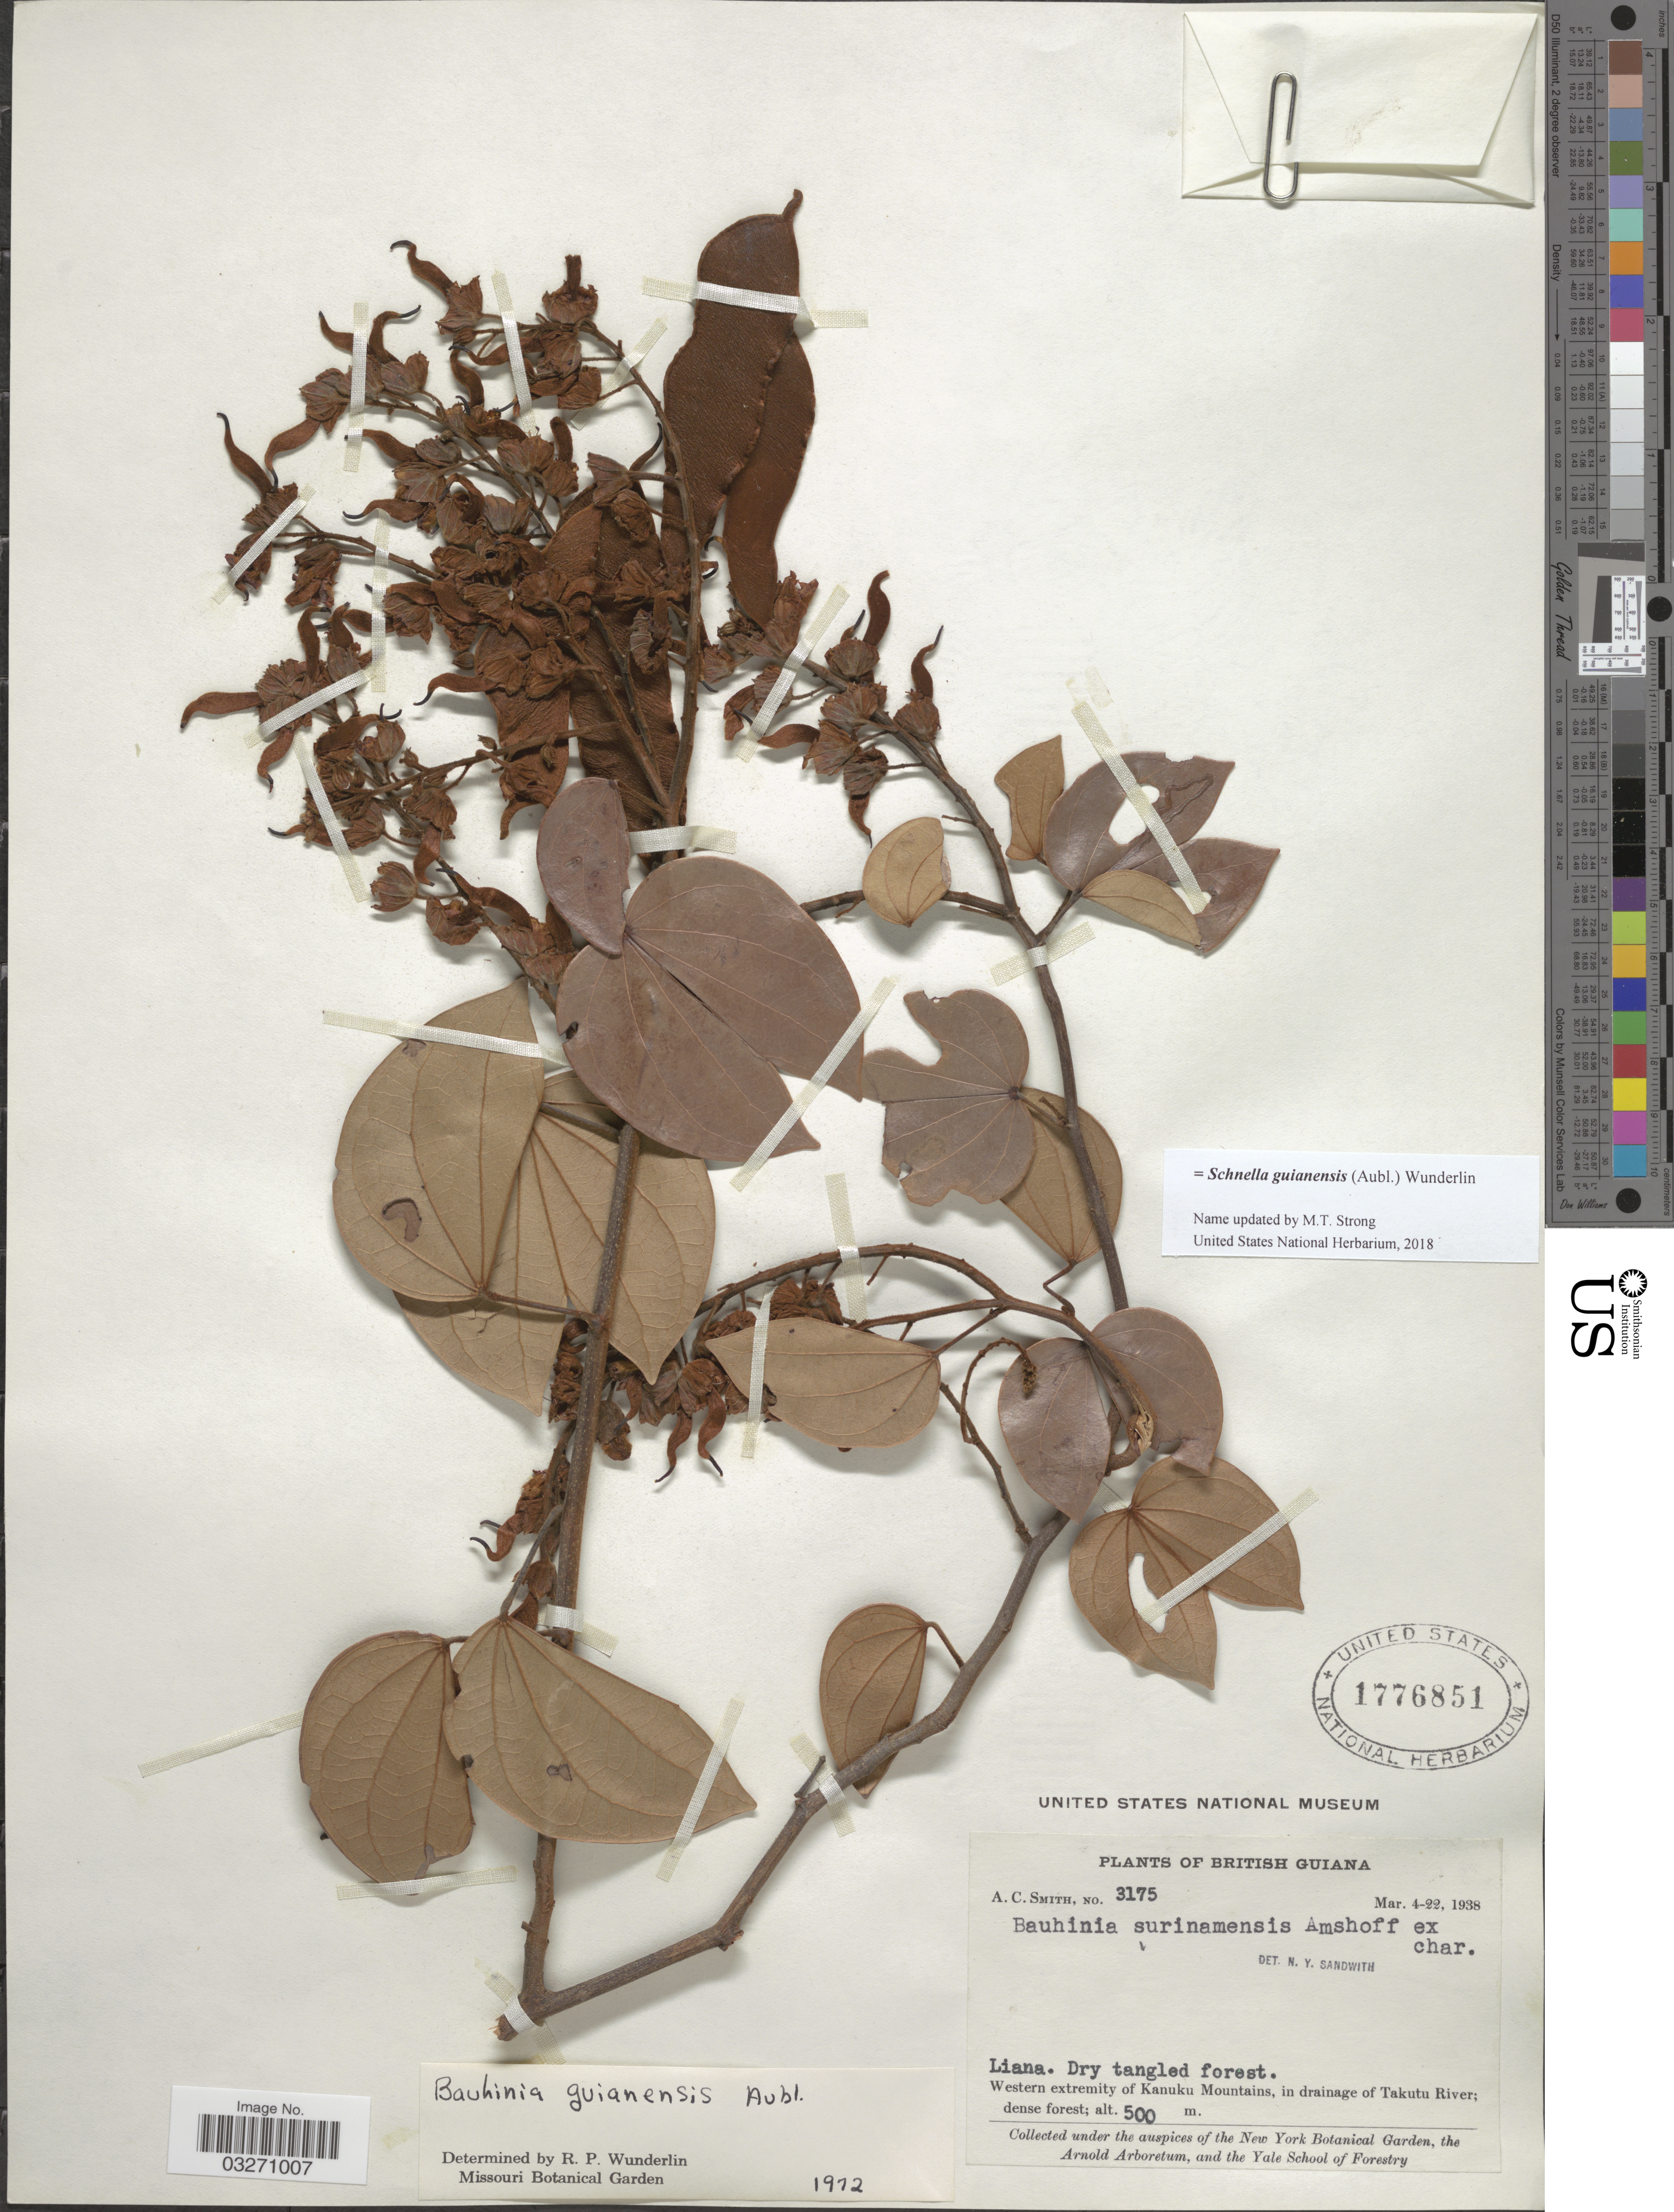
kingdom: Plantae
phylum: Tracheophyta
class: Magnoliopsida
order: Fabales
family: Fabaceae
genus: Schnella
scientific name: Schnella guianensis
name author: (Aubl.) Wunderlin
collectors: A. C. Smith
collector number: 3175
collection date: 1938-03-04/1938-03-22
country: Guyana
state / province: U. Takutu-U. Essequibo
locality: British Guiana, Western extremity of Kanuku Mountains, in drainage of Takutu River.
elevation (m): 500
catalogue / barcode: US 1776851